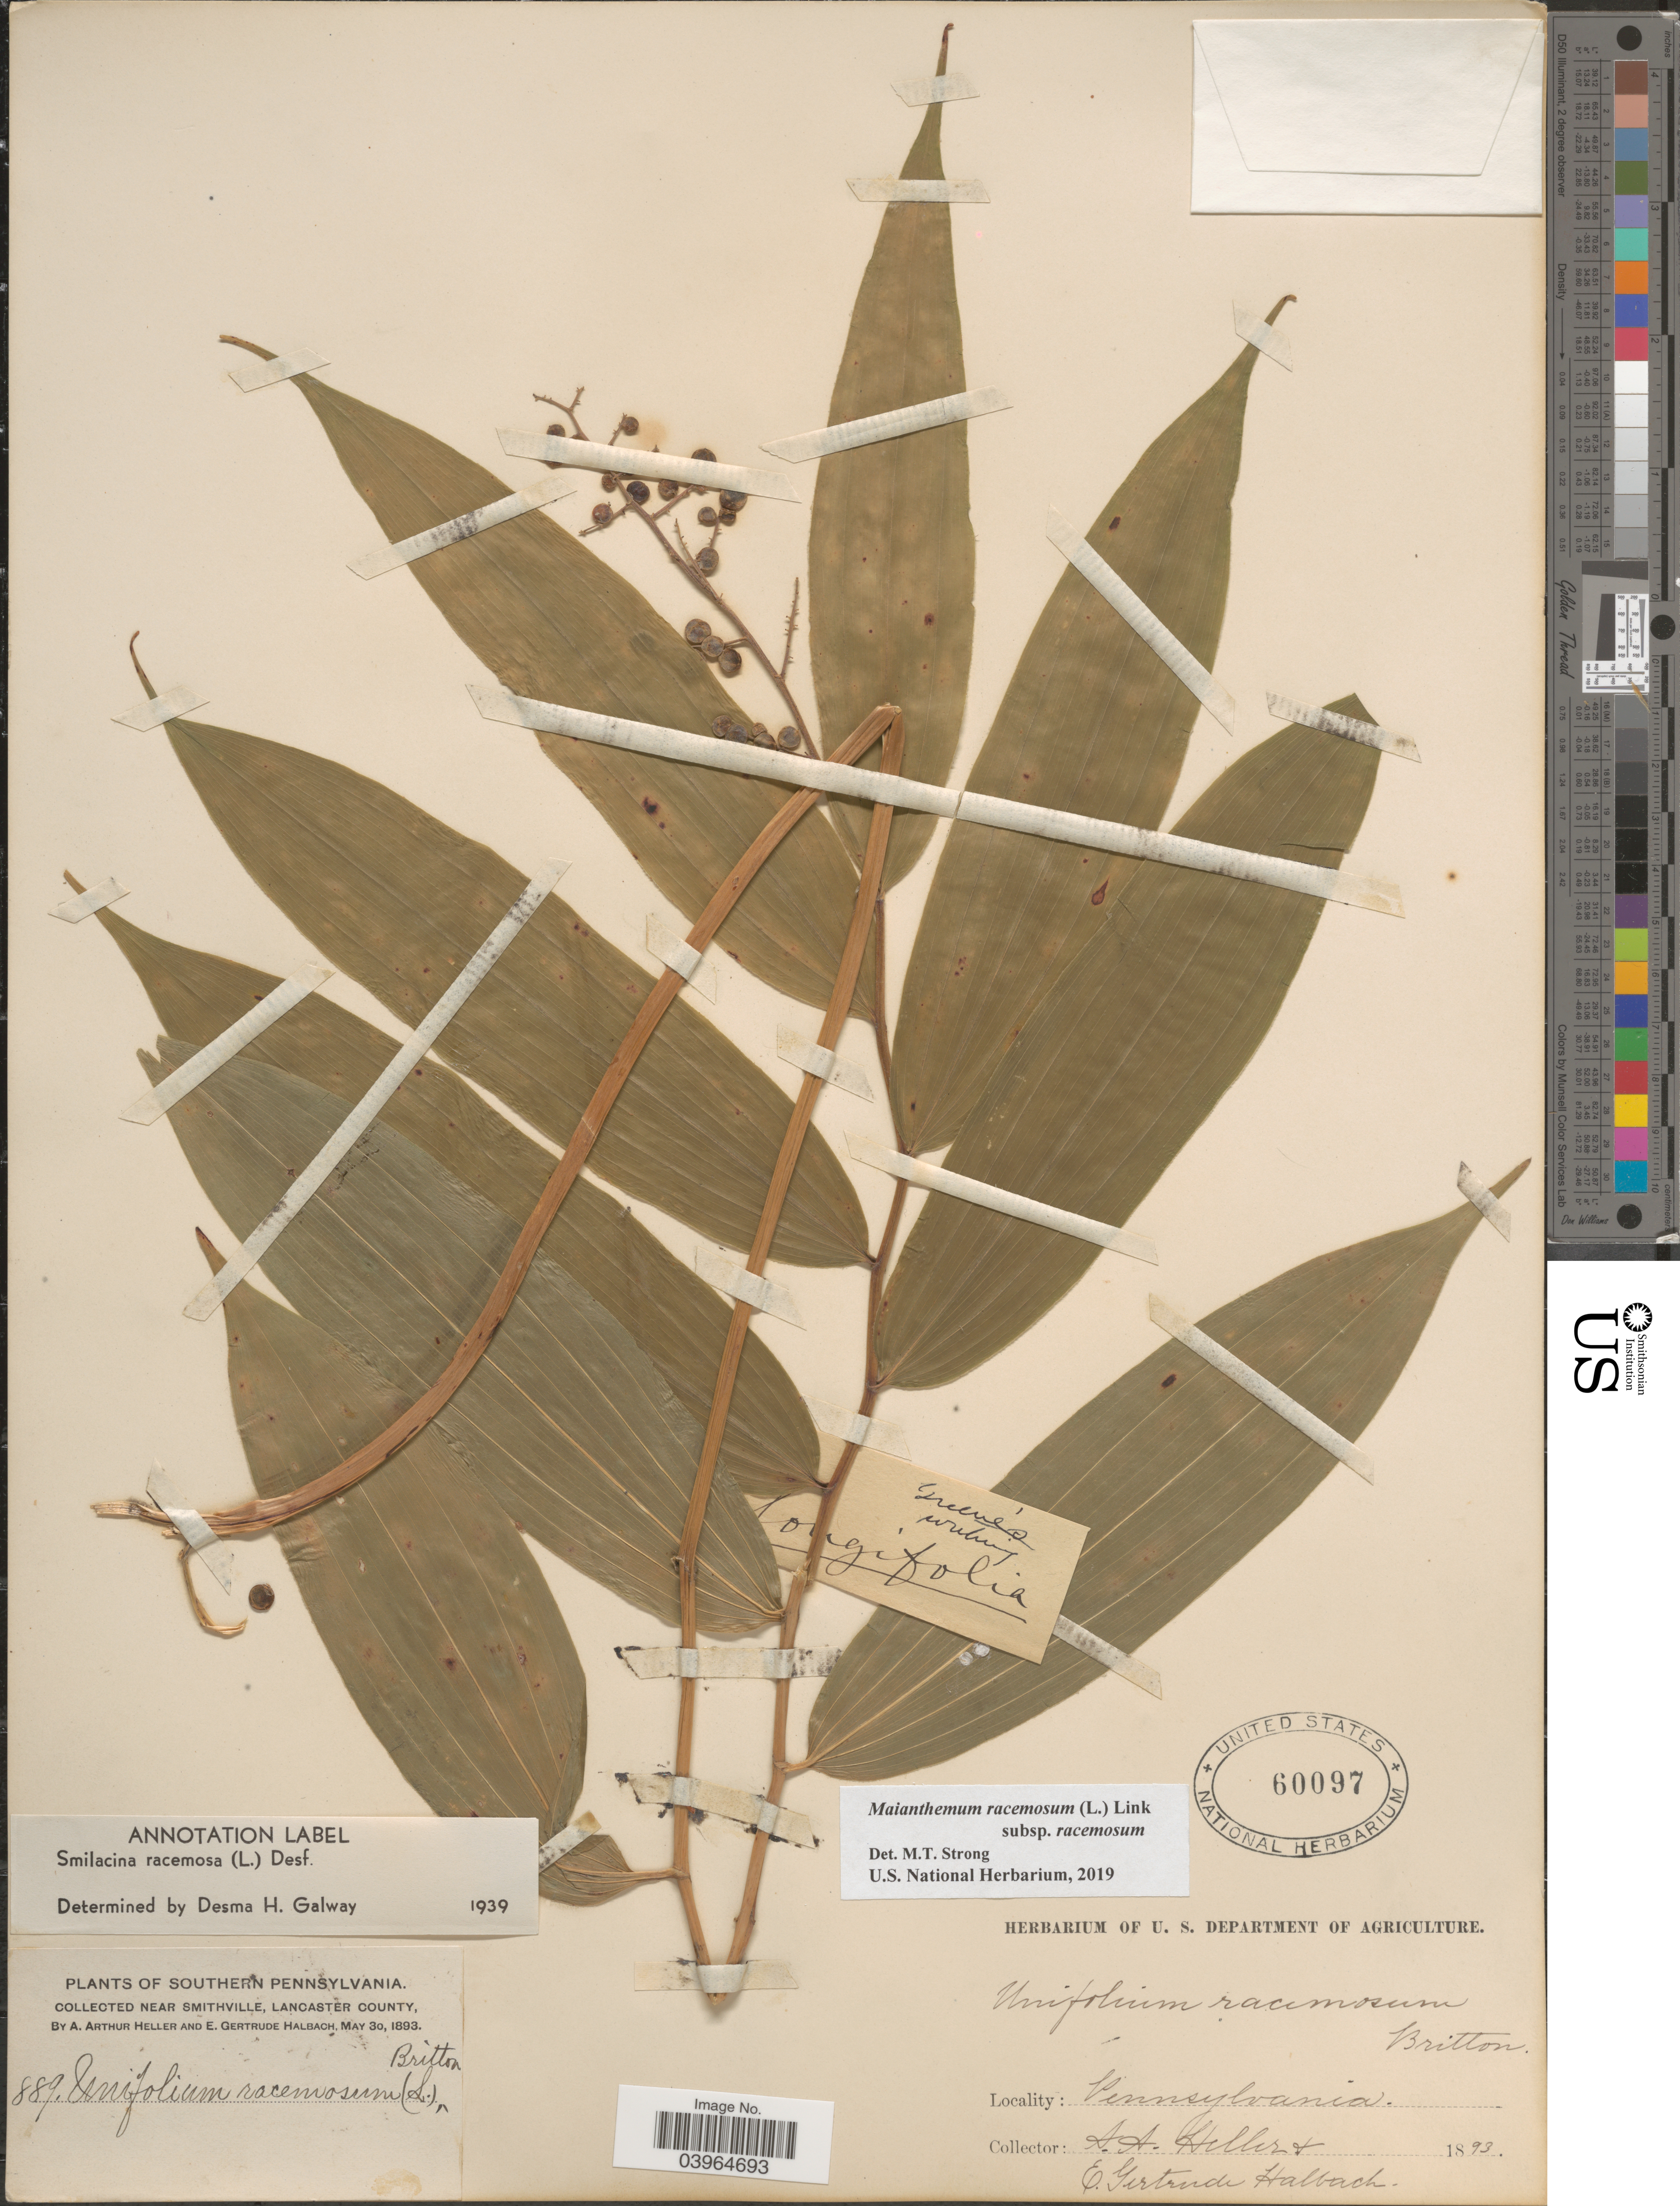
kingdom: Plantae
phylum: Tracheophyta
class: Liliopsida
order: Asparagales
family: Asparagaceae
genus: Maianthemum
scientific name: Maianthemum racemosum subsp. racemosum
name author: (L.) Link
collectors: A. A. Heller & E. G. Halbach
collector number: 889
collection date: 1893-05-30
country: United States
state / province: Pennsylvania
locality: Southern Pennsylvania. Near Smithville, Lancaster County.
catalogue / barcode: US 60097